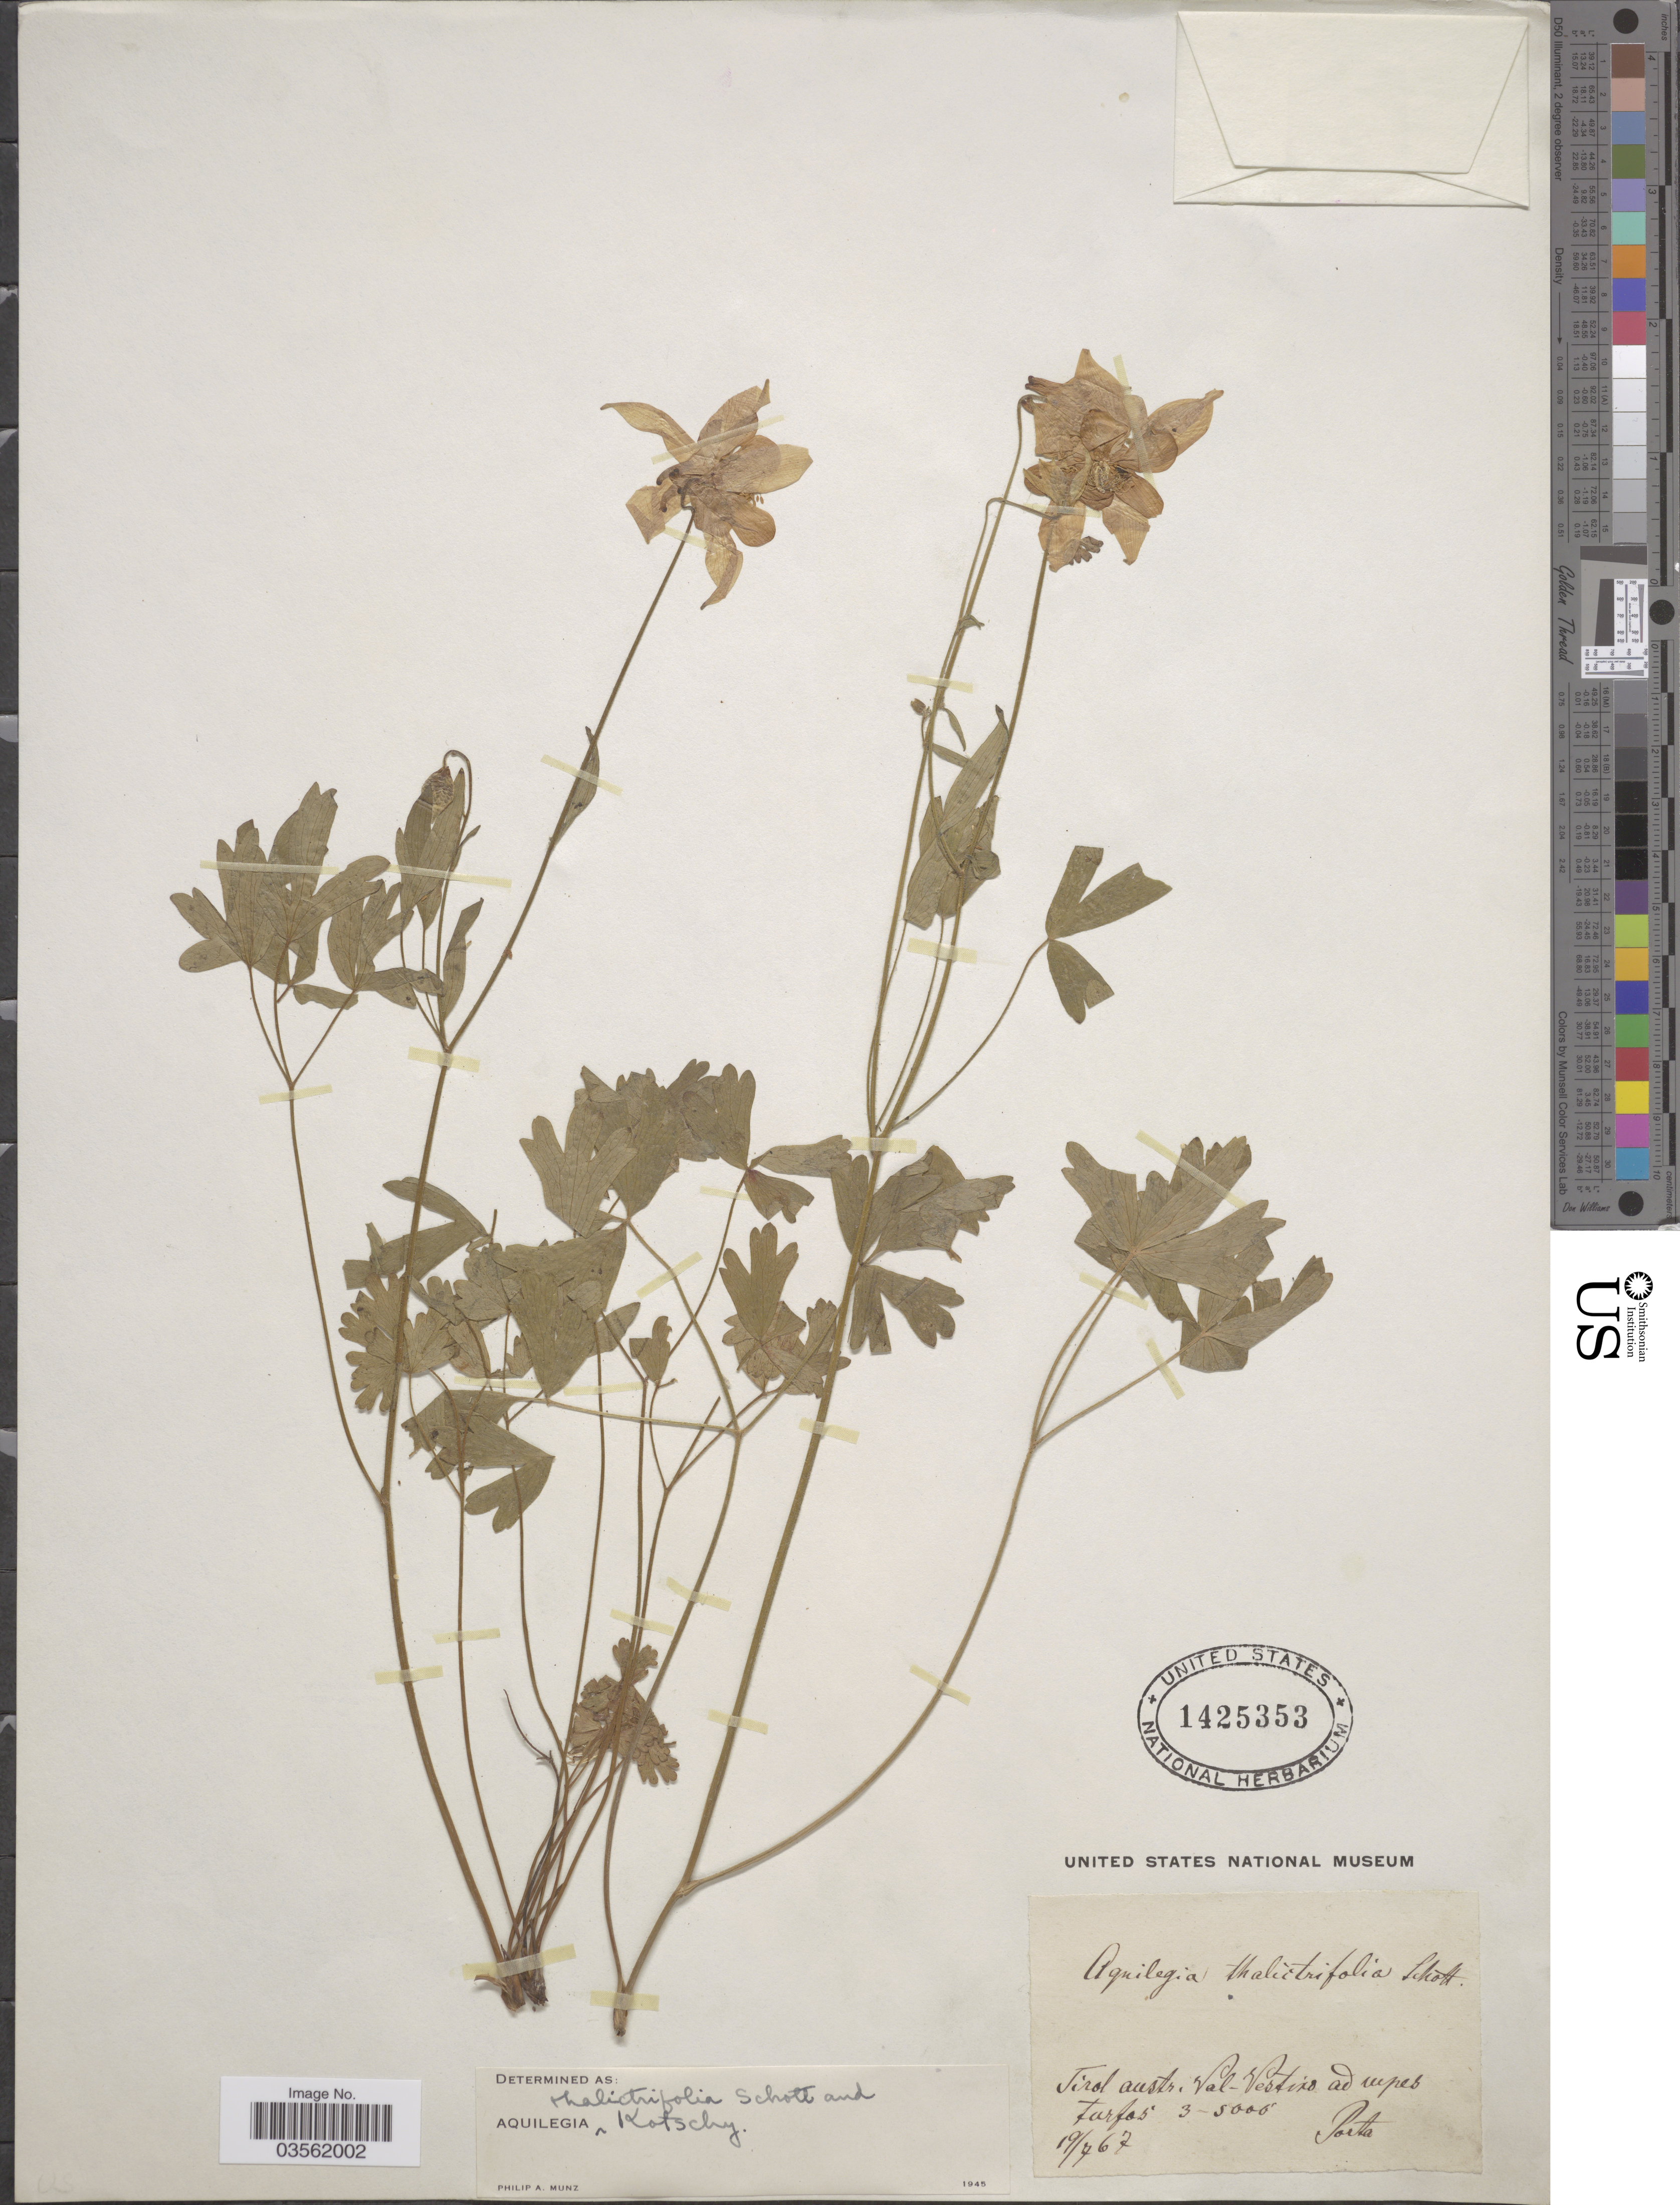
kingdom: Plantae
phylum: Tracheophyta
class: Magnoliopsida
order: Ranunculales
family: Ranunculaceae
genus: Aquilegia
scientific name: Aquilegia thalictrifolia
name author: Schott & Kotschy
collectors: -- Porta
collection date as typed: Transcribed d/m/y: 19/7/67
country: Italy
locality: Tirol austr. Val-Vestino ad rupes turfos.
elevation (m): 914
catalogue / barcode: US 1425353